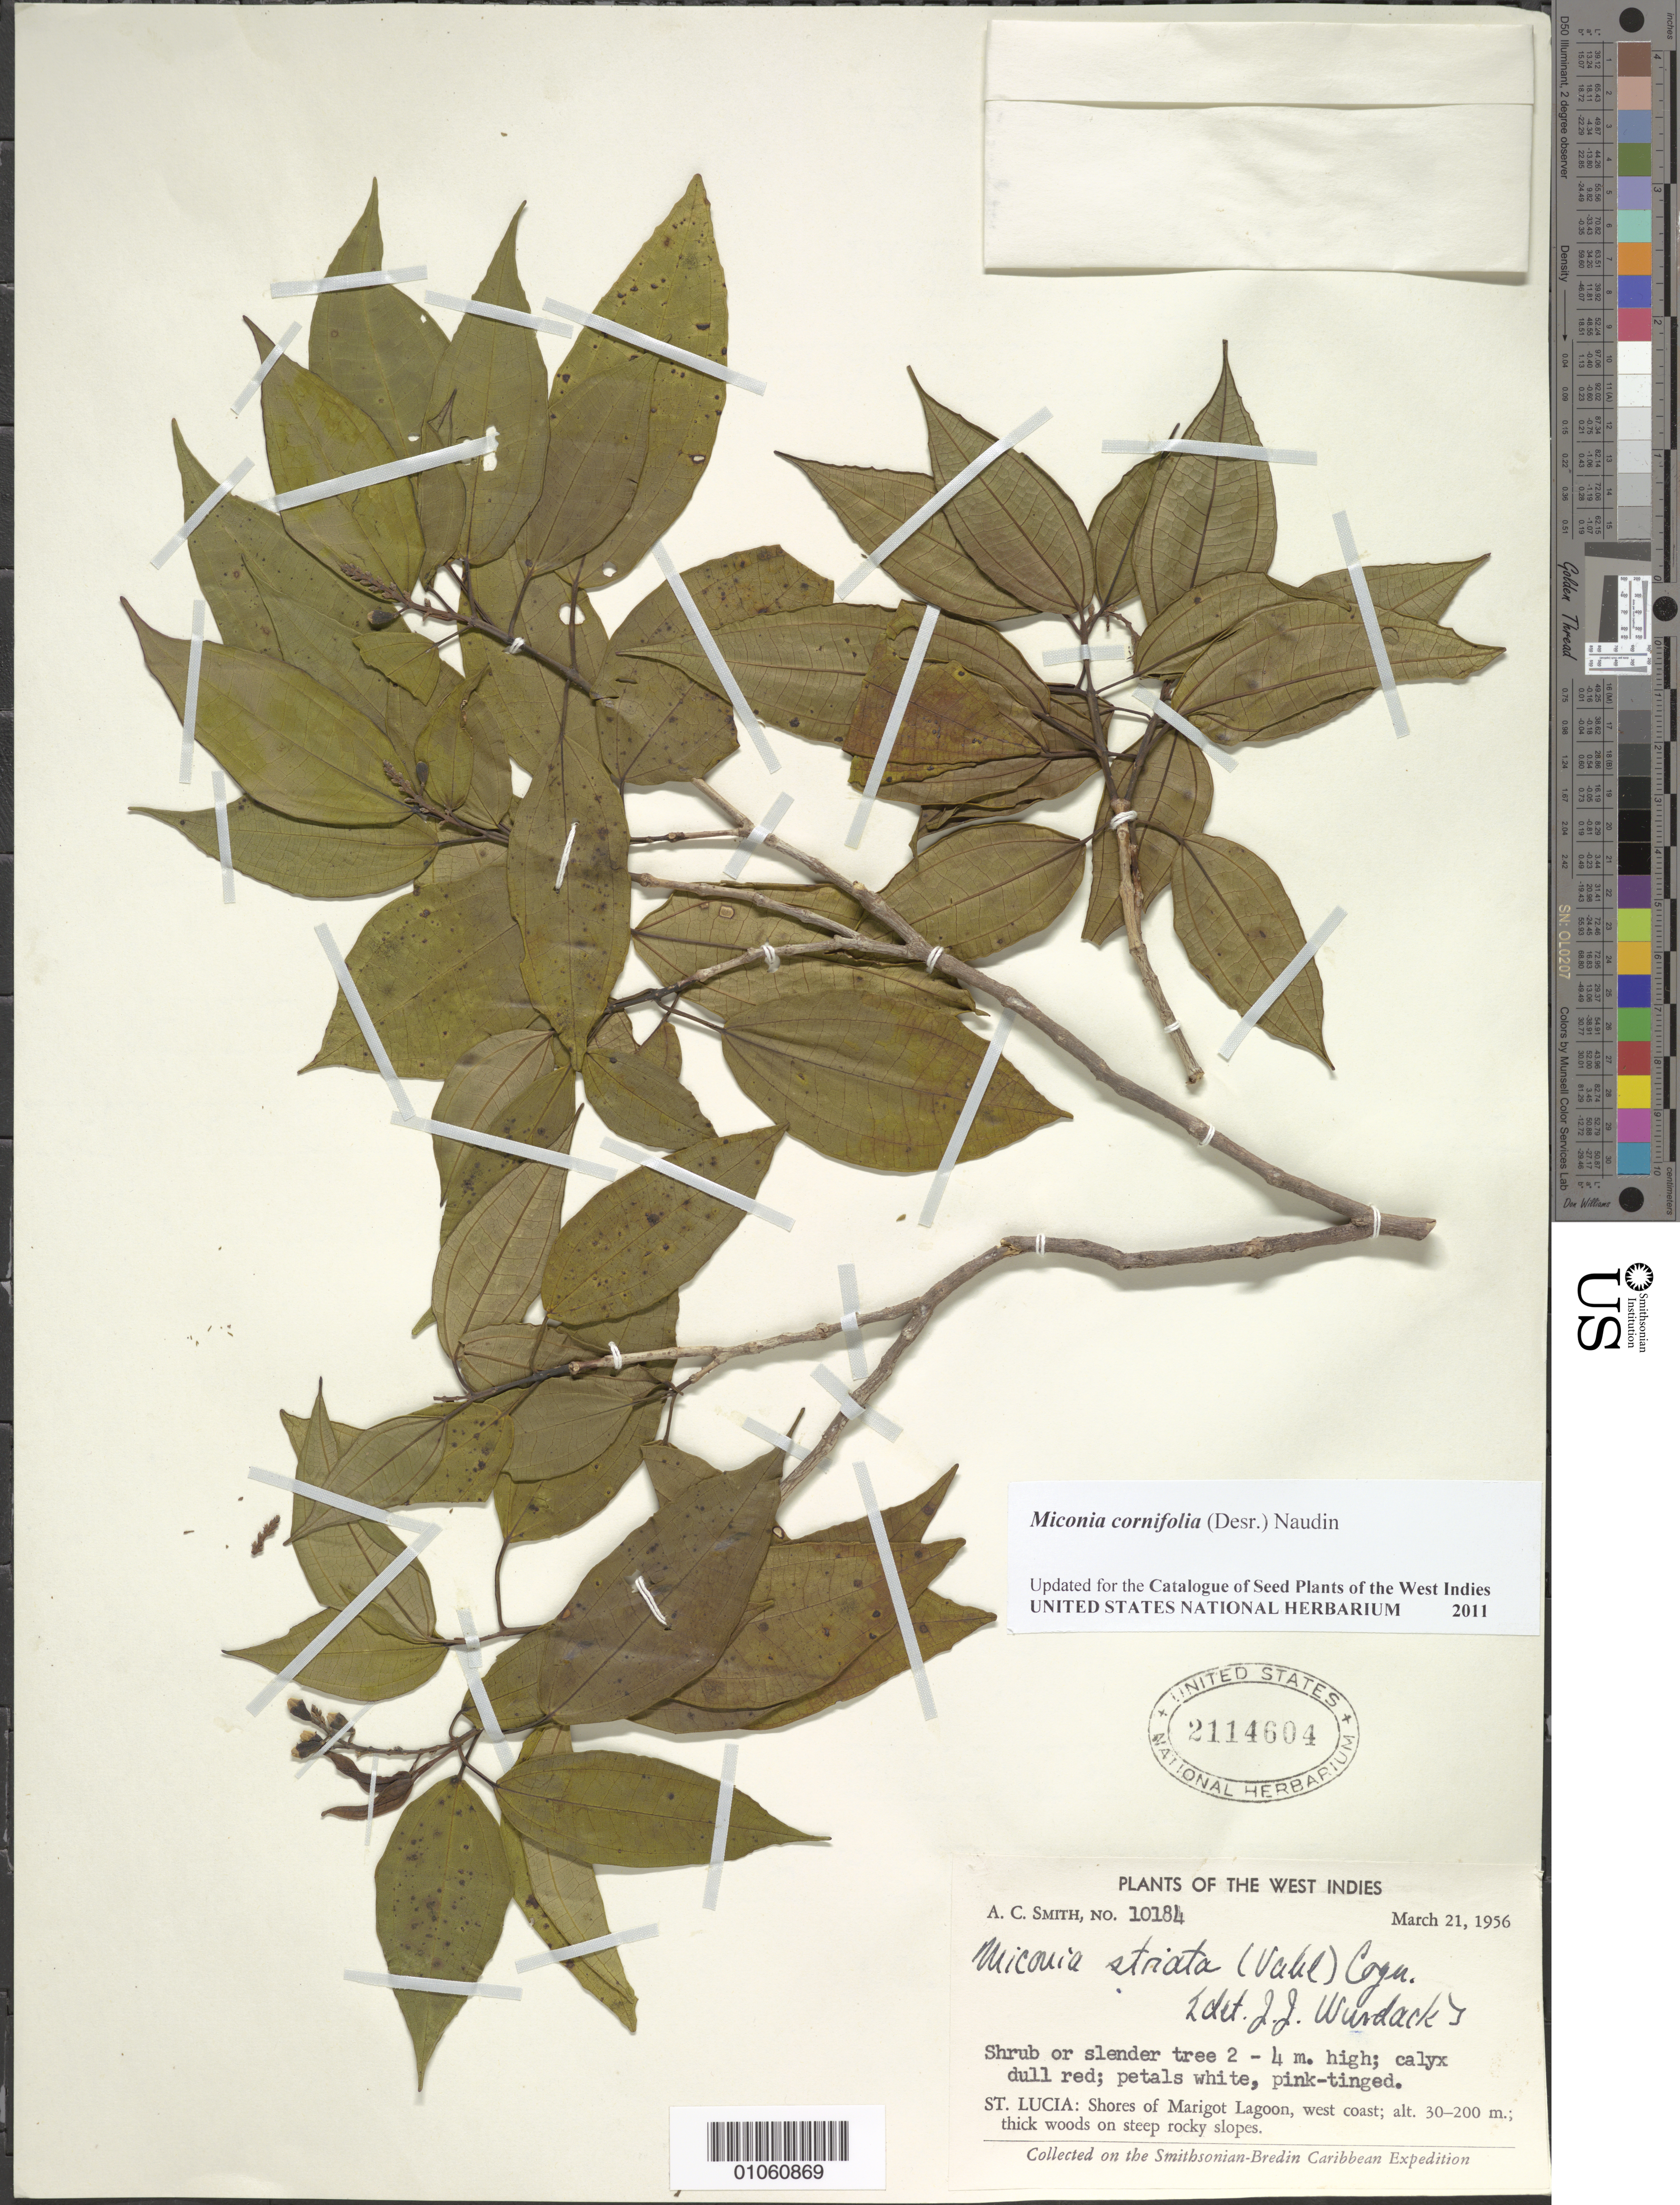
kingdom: Plantae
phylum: Tracheophyta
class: Magnoliopsida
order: Myrtales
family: Melastomataceae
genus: Miconia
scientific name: Miconia cornifolia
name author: (Desr.) Naudin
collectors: A. C. Smith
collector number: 10184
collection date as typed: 21 Mar 1956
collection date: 1956-03-21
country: St. Lucia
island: St. Lucia I.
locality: Marigot Lagoon shores, W coast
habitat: Thick woods on steep rocky slopes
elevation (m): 30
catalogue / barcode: US 2114604